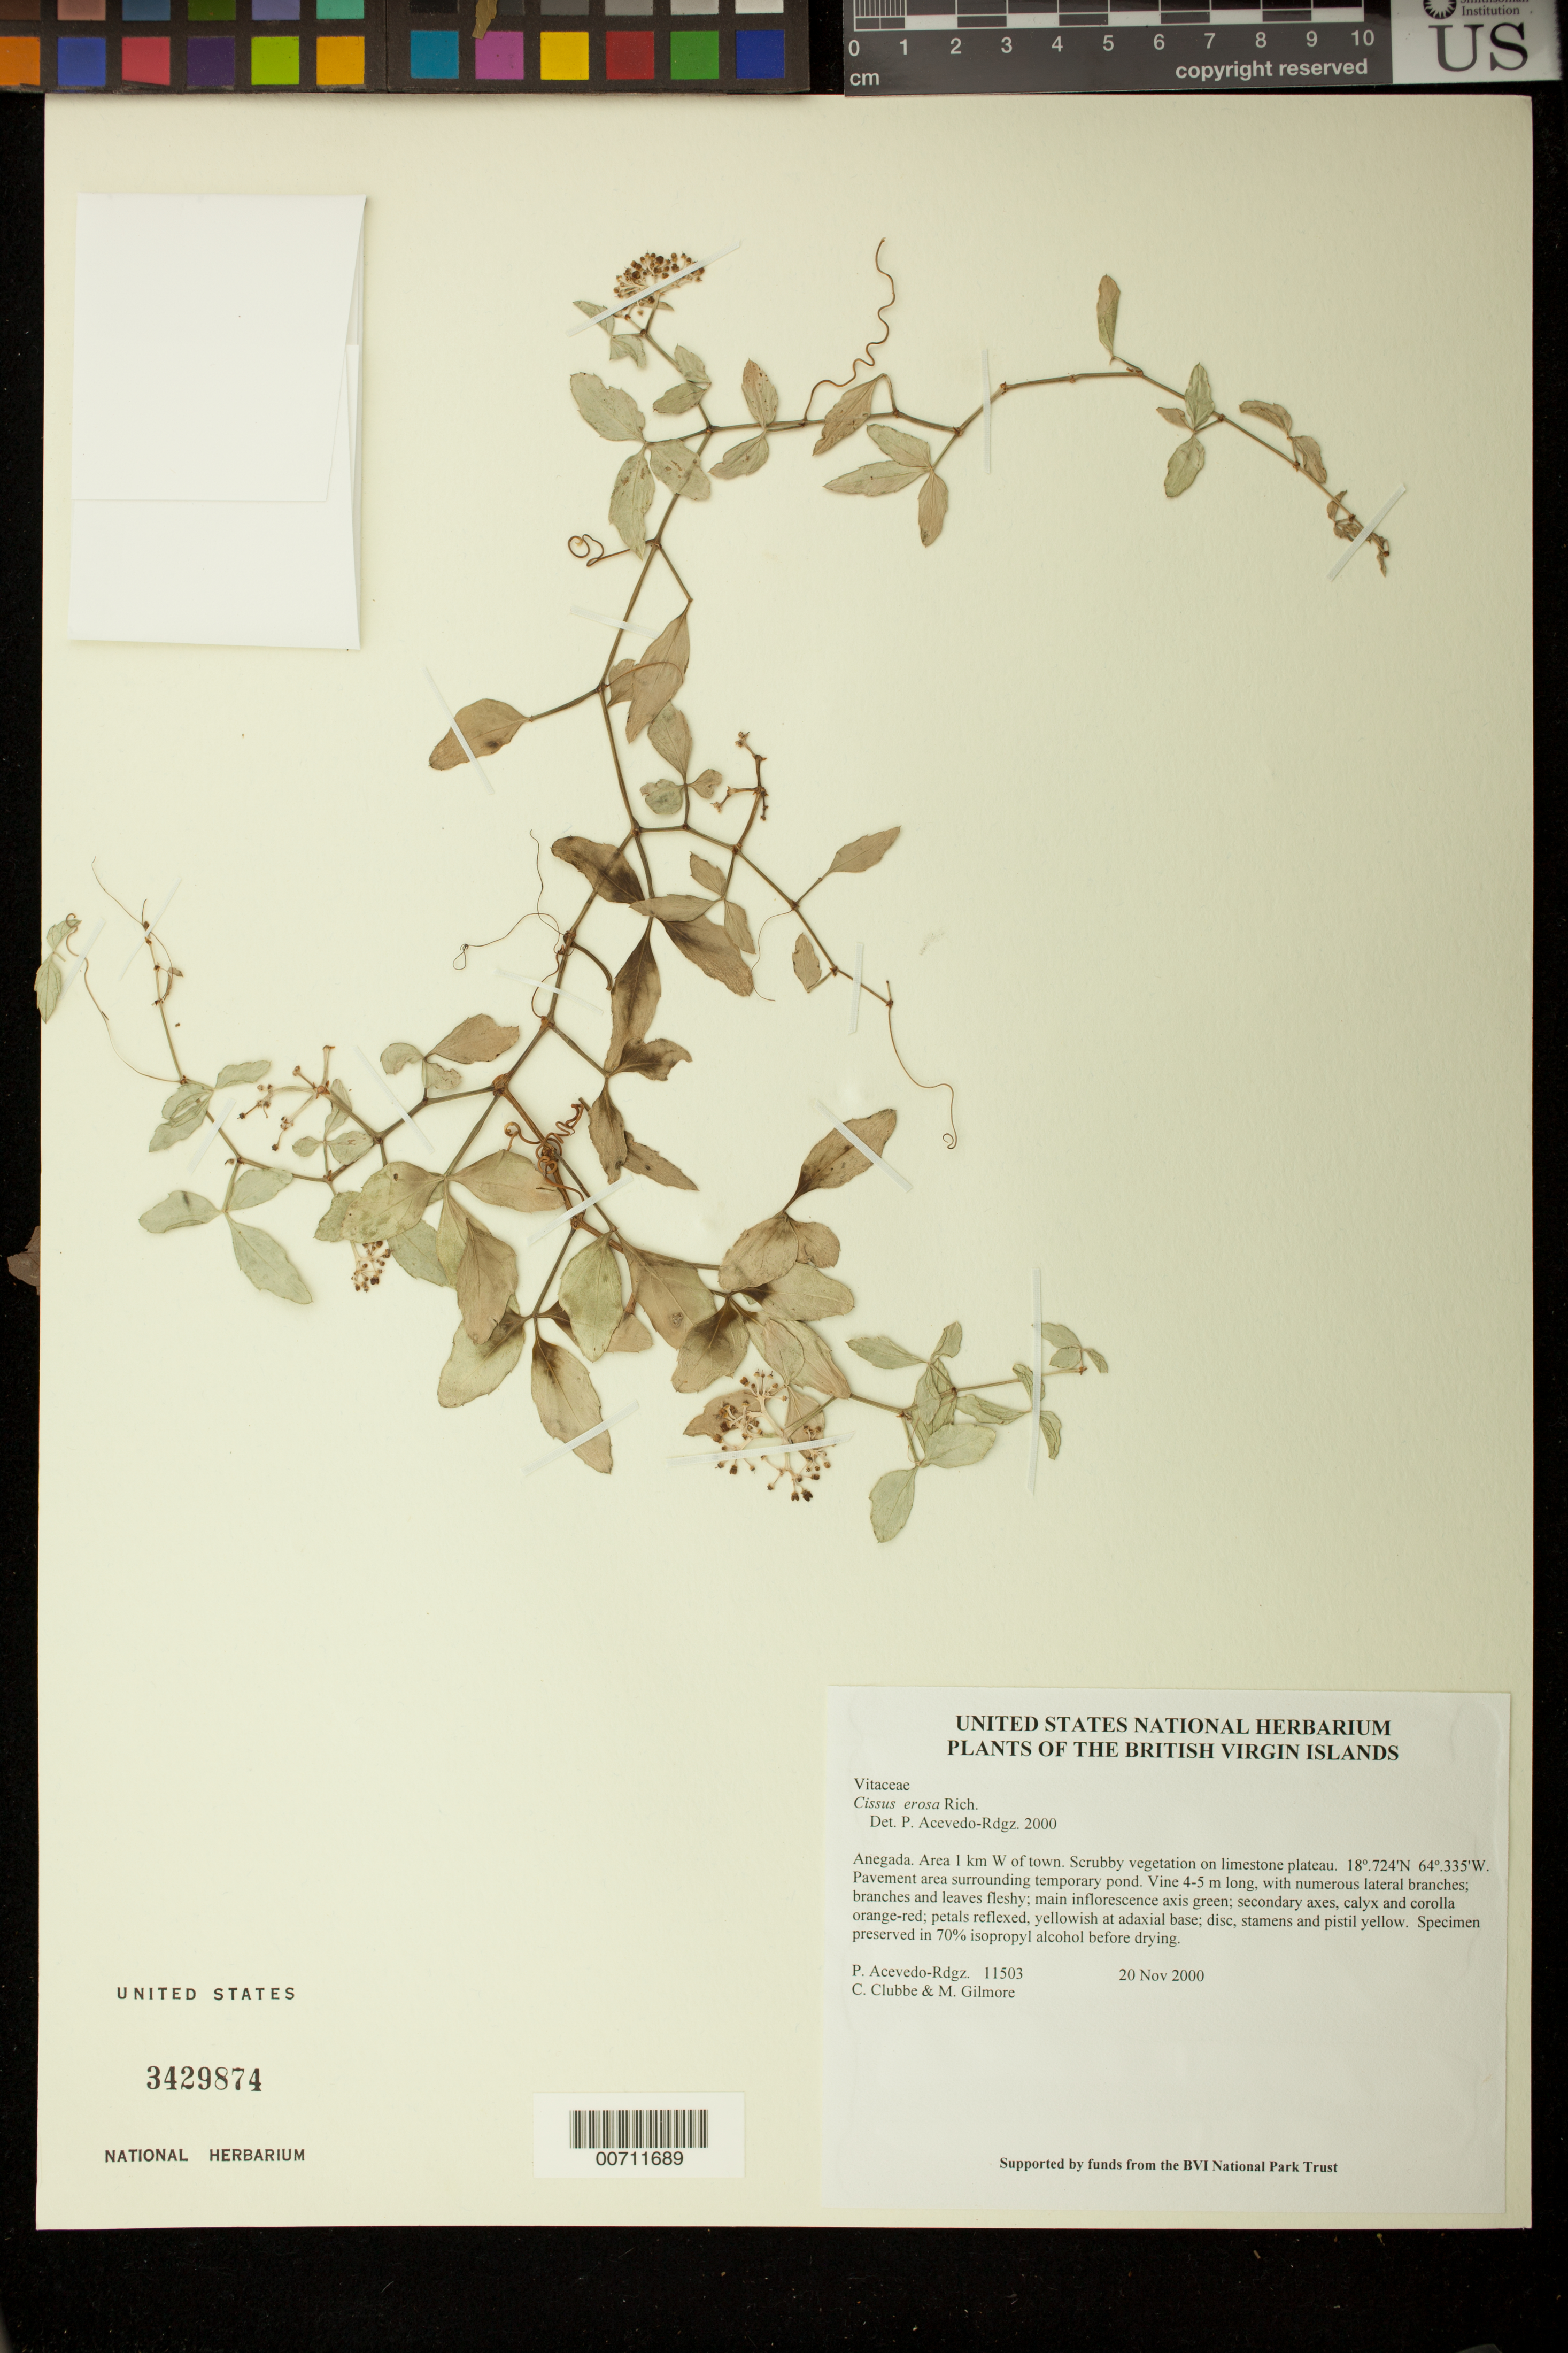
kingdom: Plantae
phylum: Tracheophyta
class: Magnoliopsida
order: Vitales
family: Vitaceae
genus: Cissus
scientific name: Cissus erosa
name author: Rich.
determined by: Acevedo-Rodríguez, P., (BOT), Smithsonian Institution - National Museum of Natural History (UNITED STATES)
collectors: P. Acevedo-Rodr., C. Clubbe & M. Gilmore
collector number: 11503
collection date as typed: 20 Nov 2000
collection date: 2000-11-20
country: British Virgin Islands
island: Anegada I.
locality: Area 1 km W of town. Scrubby vegetation on limestone plateau.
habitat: Pavement area surrounding temporary pond.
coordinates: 18 .724 N, 64 .335 W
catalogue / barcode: US 3429874